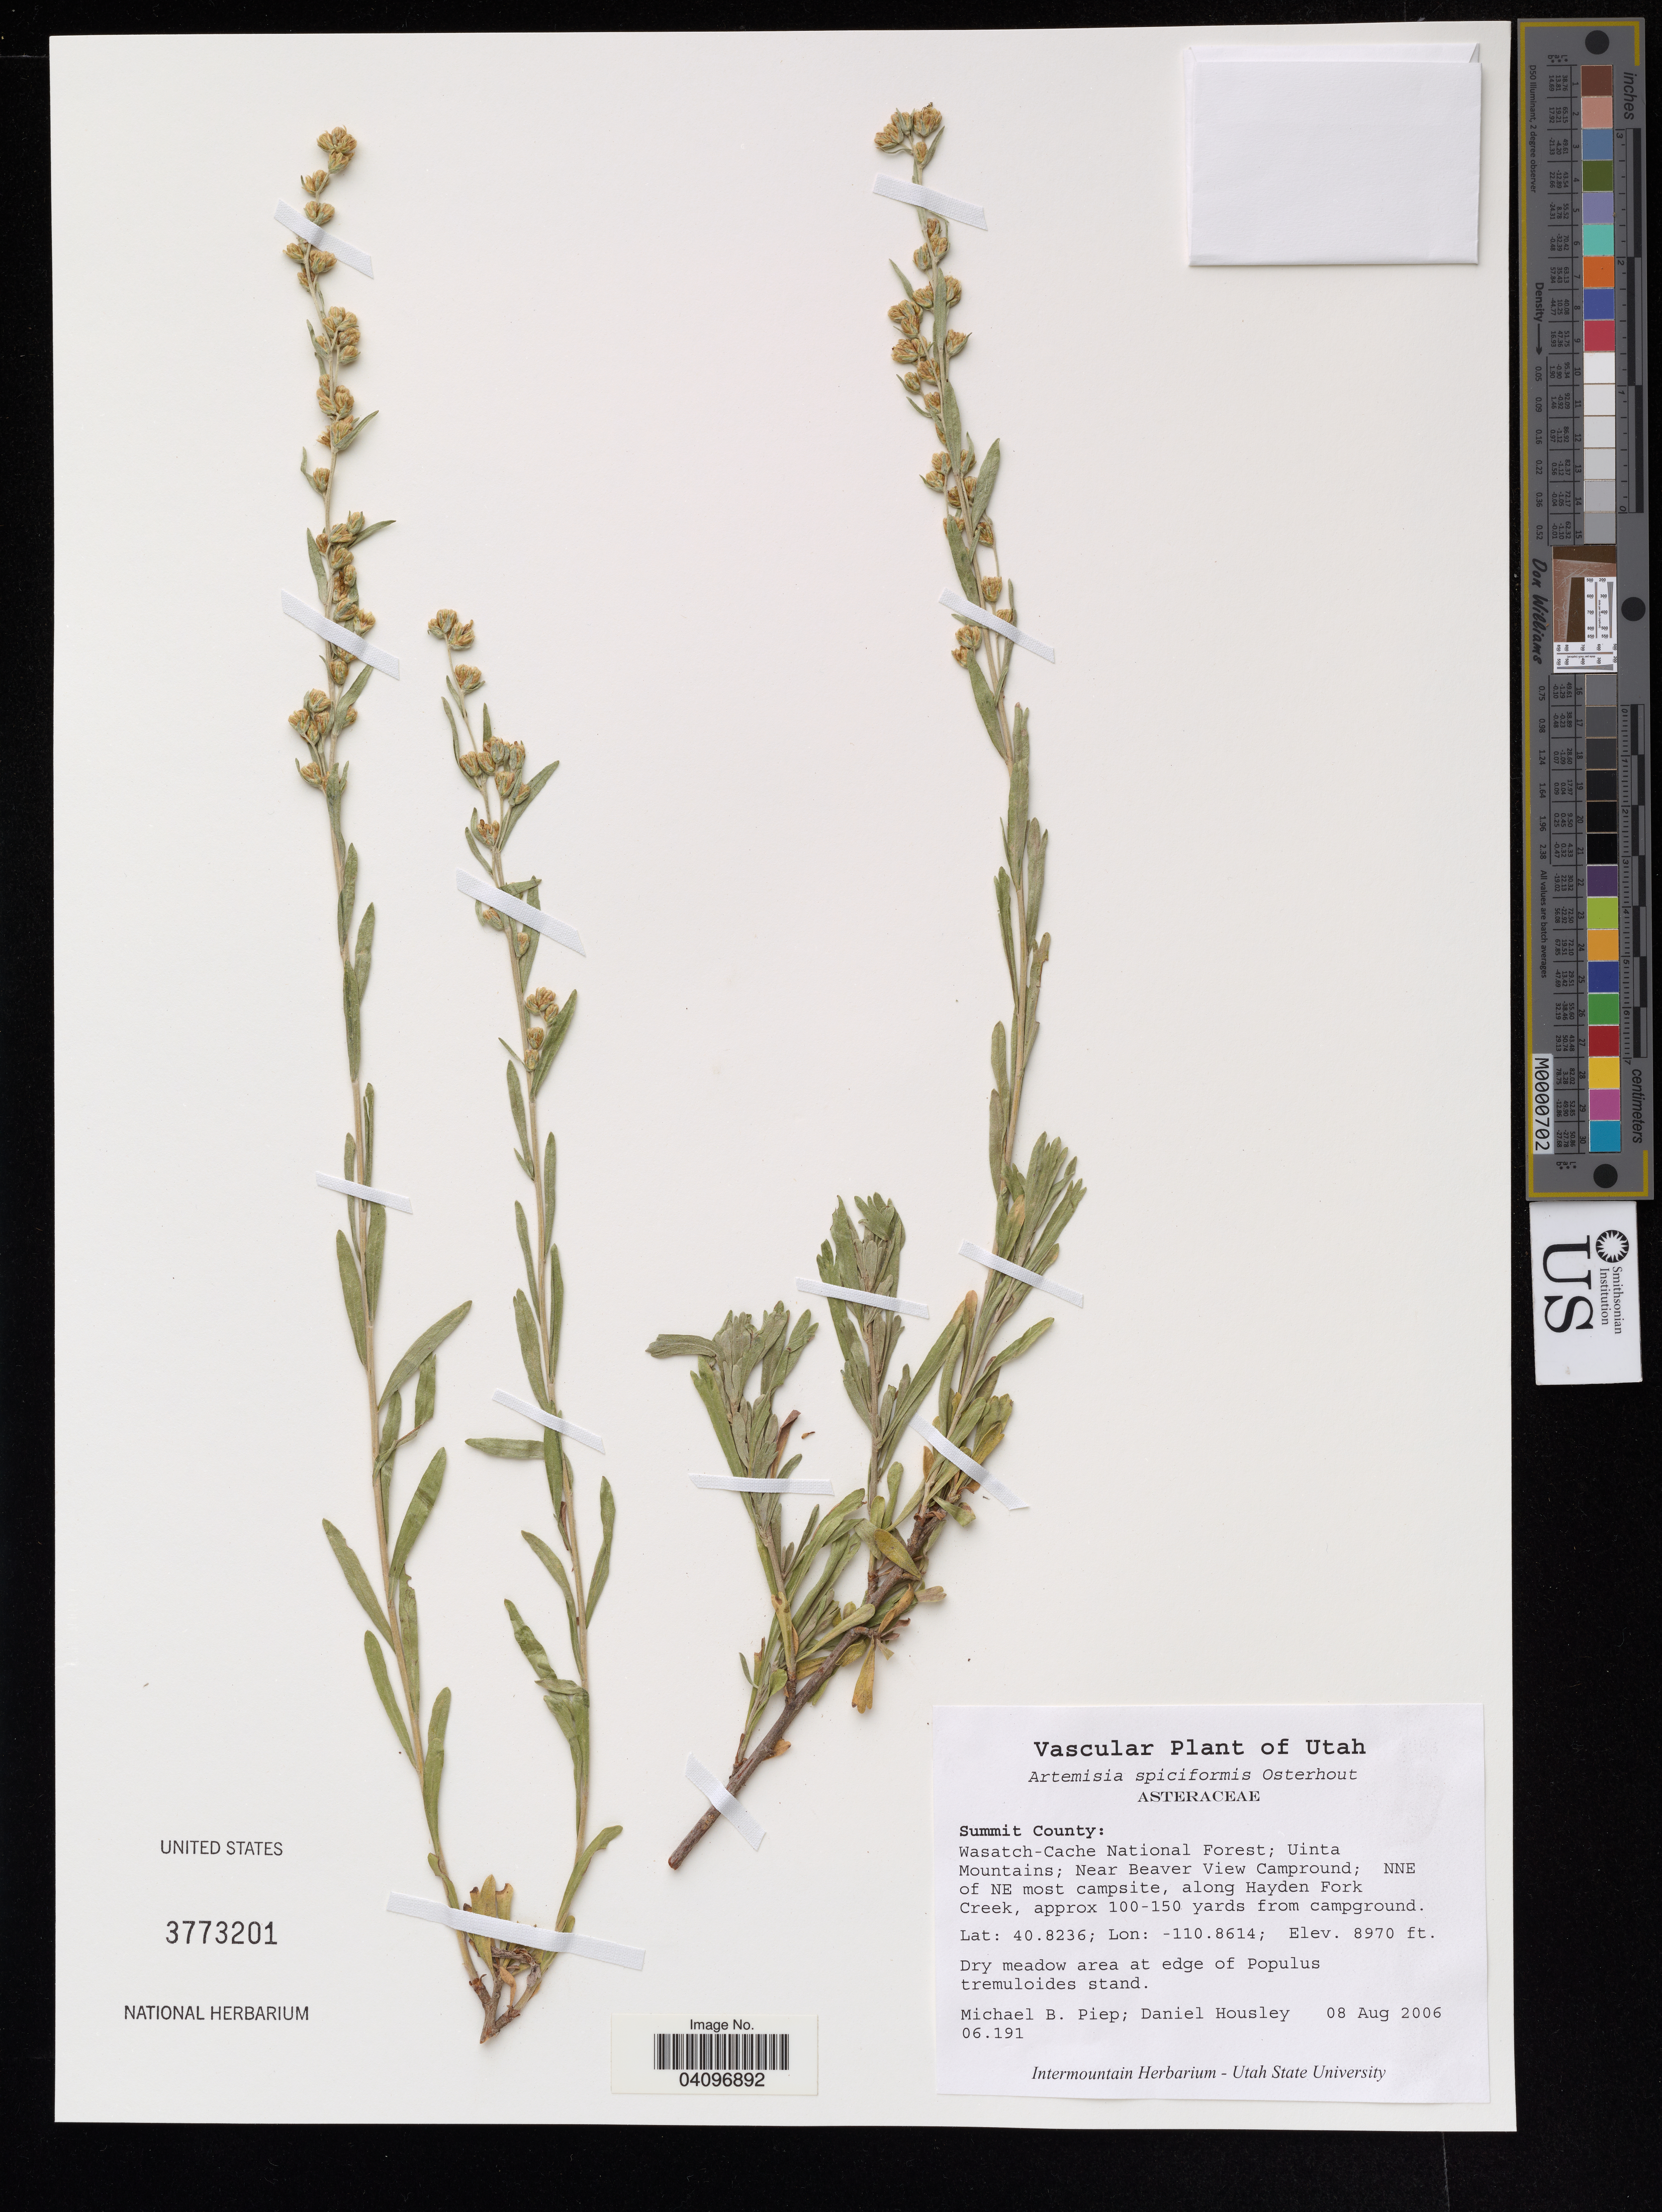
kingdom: Plantae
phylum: Tracheophyta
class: Magnoliopsida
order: Asterales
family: Asteraceae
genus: Artemisia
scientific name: Artemisia spiciformis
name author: Osterh.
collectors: M. Piep & D. Housley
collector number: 06.191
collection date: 2006-08-08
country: United States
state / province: Utah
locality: Summit County: Wasatch-Cache National Forest; Uinta Mountains; Near Beaver View Campround; NNE of NE most campsite, along Hayden Fork Creek, approx 100-150 yards from campground.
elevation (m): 2734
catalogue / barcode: US 3773201